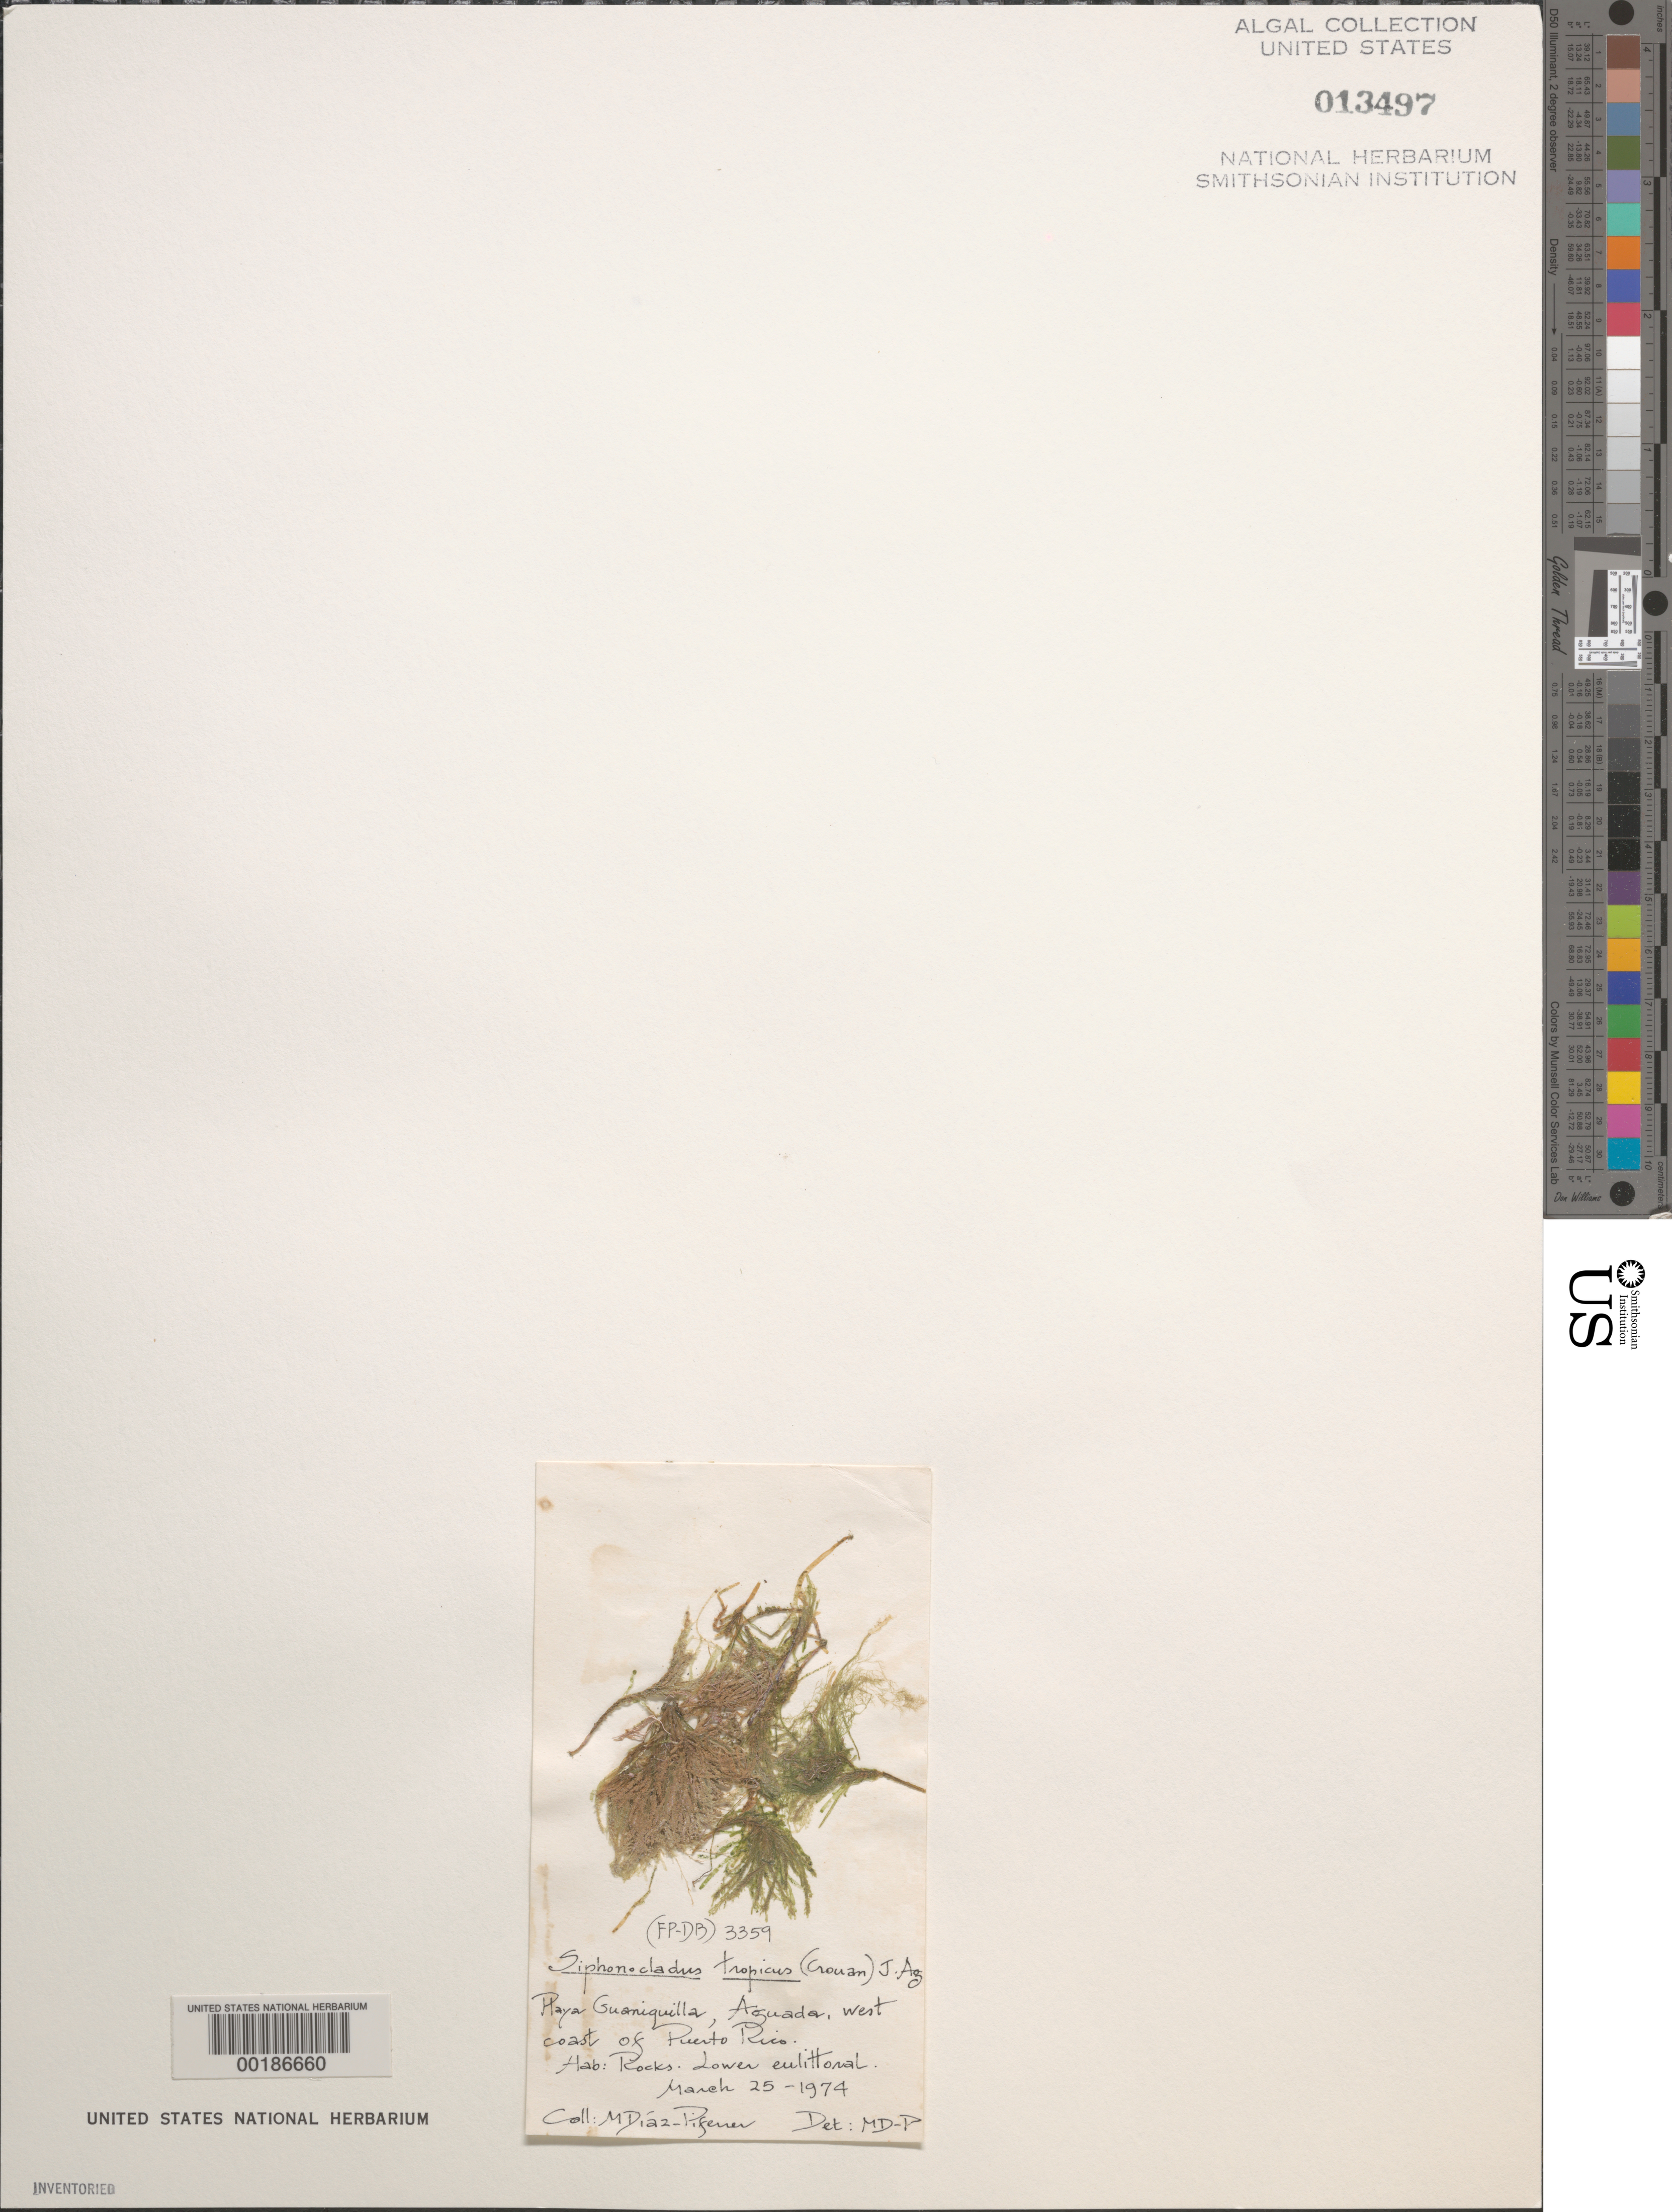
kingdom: Plantae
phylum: Chlorophyta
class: Ulvophyceae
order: Siphonocladales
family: Siphonocladaceae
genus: Siphonocladus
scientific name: Siphonocladus tropicus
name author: (P. Crouan & H. Crouan) J. Agardh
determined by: Diaz-Piferrer, M.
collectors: M. Diaz-Piferrer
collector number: (fp-db) 3359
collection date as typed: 25 Mar 1974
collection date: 1974-03-25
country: Puerto Rico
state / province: Aguada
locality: Playa Guaniquilla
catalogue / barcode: US 13497